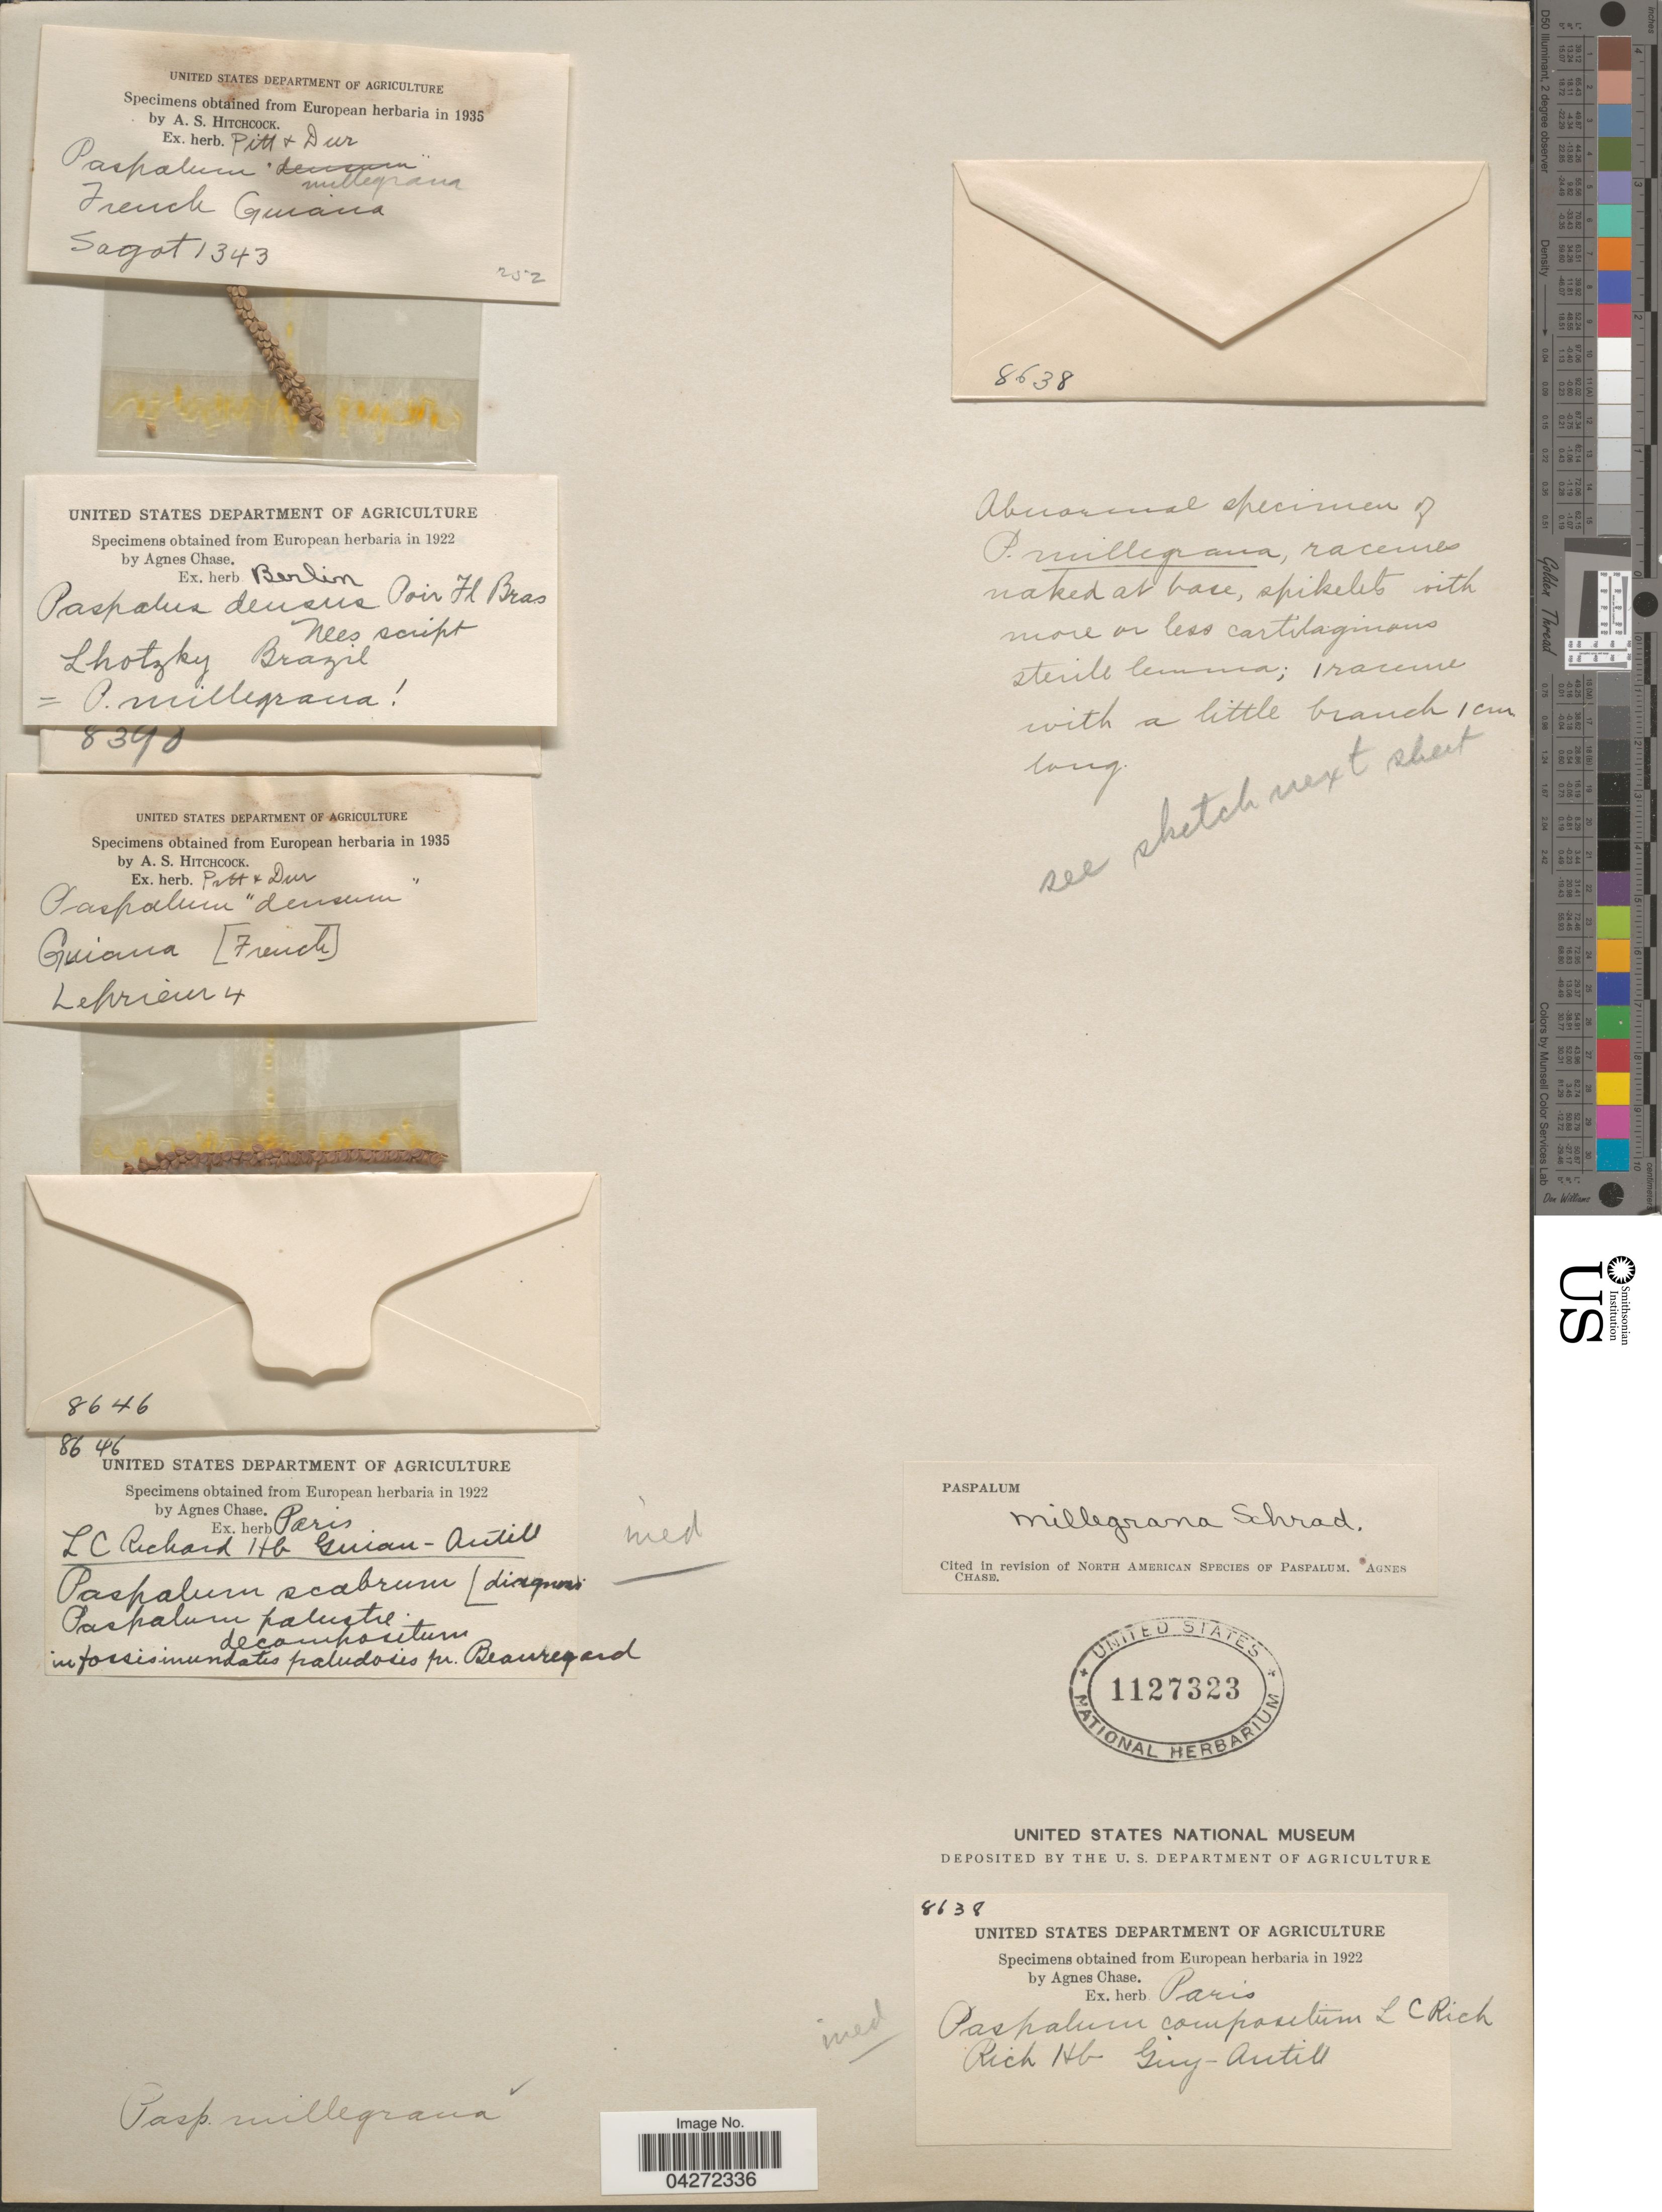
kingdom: Plantae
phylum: Tracheophyta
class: Liliopsida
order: Poales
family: Poaceae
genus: Paspalum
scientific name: Paspalum millegrana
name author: Schrad.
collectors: ex herb. Richard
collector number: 8646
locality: Guian-Antill.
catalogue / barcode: US 1127323-4